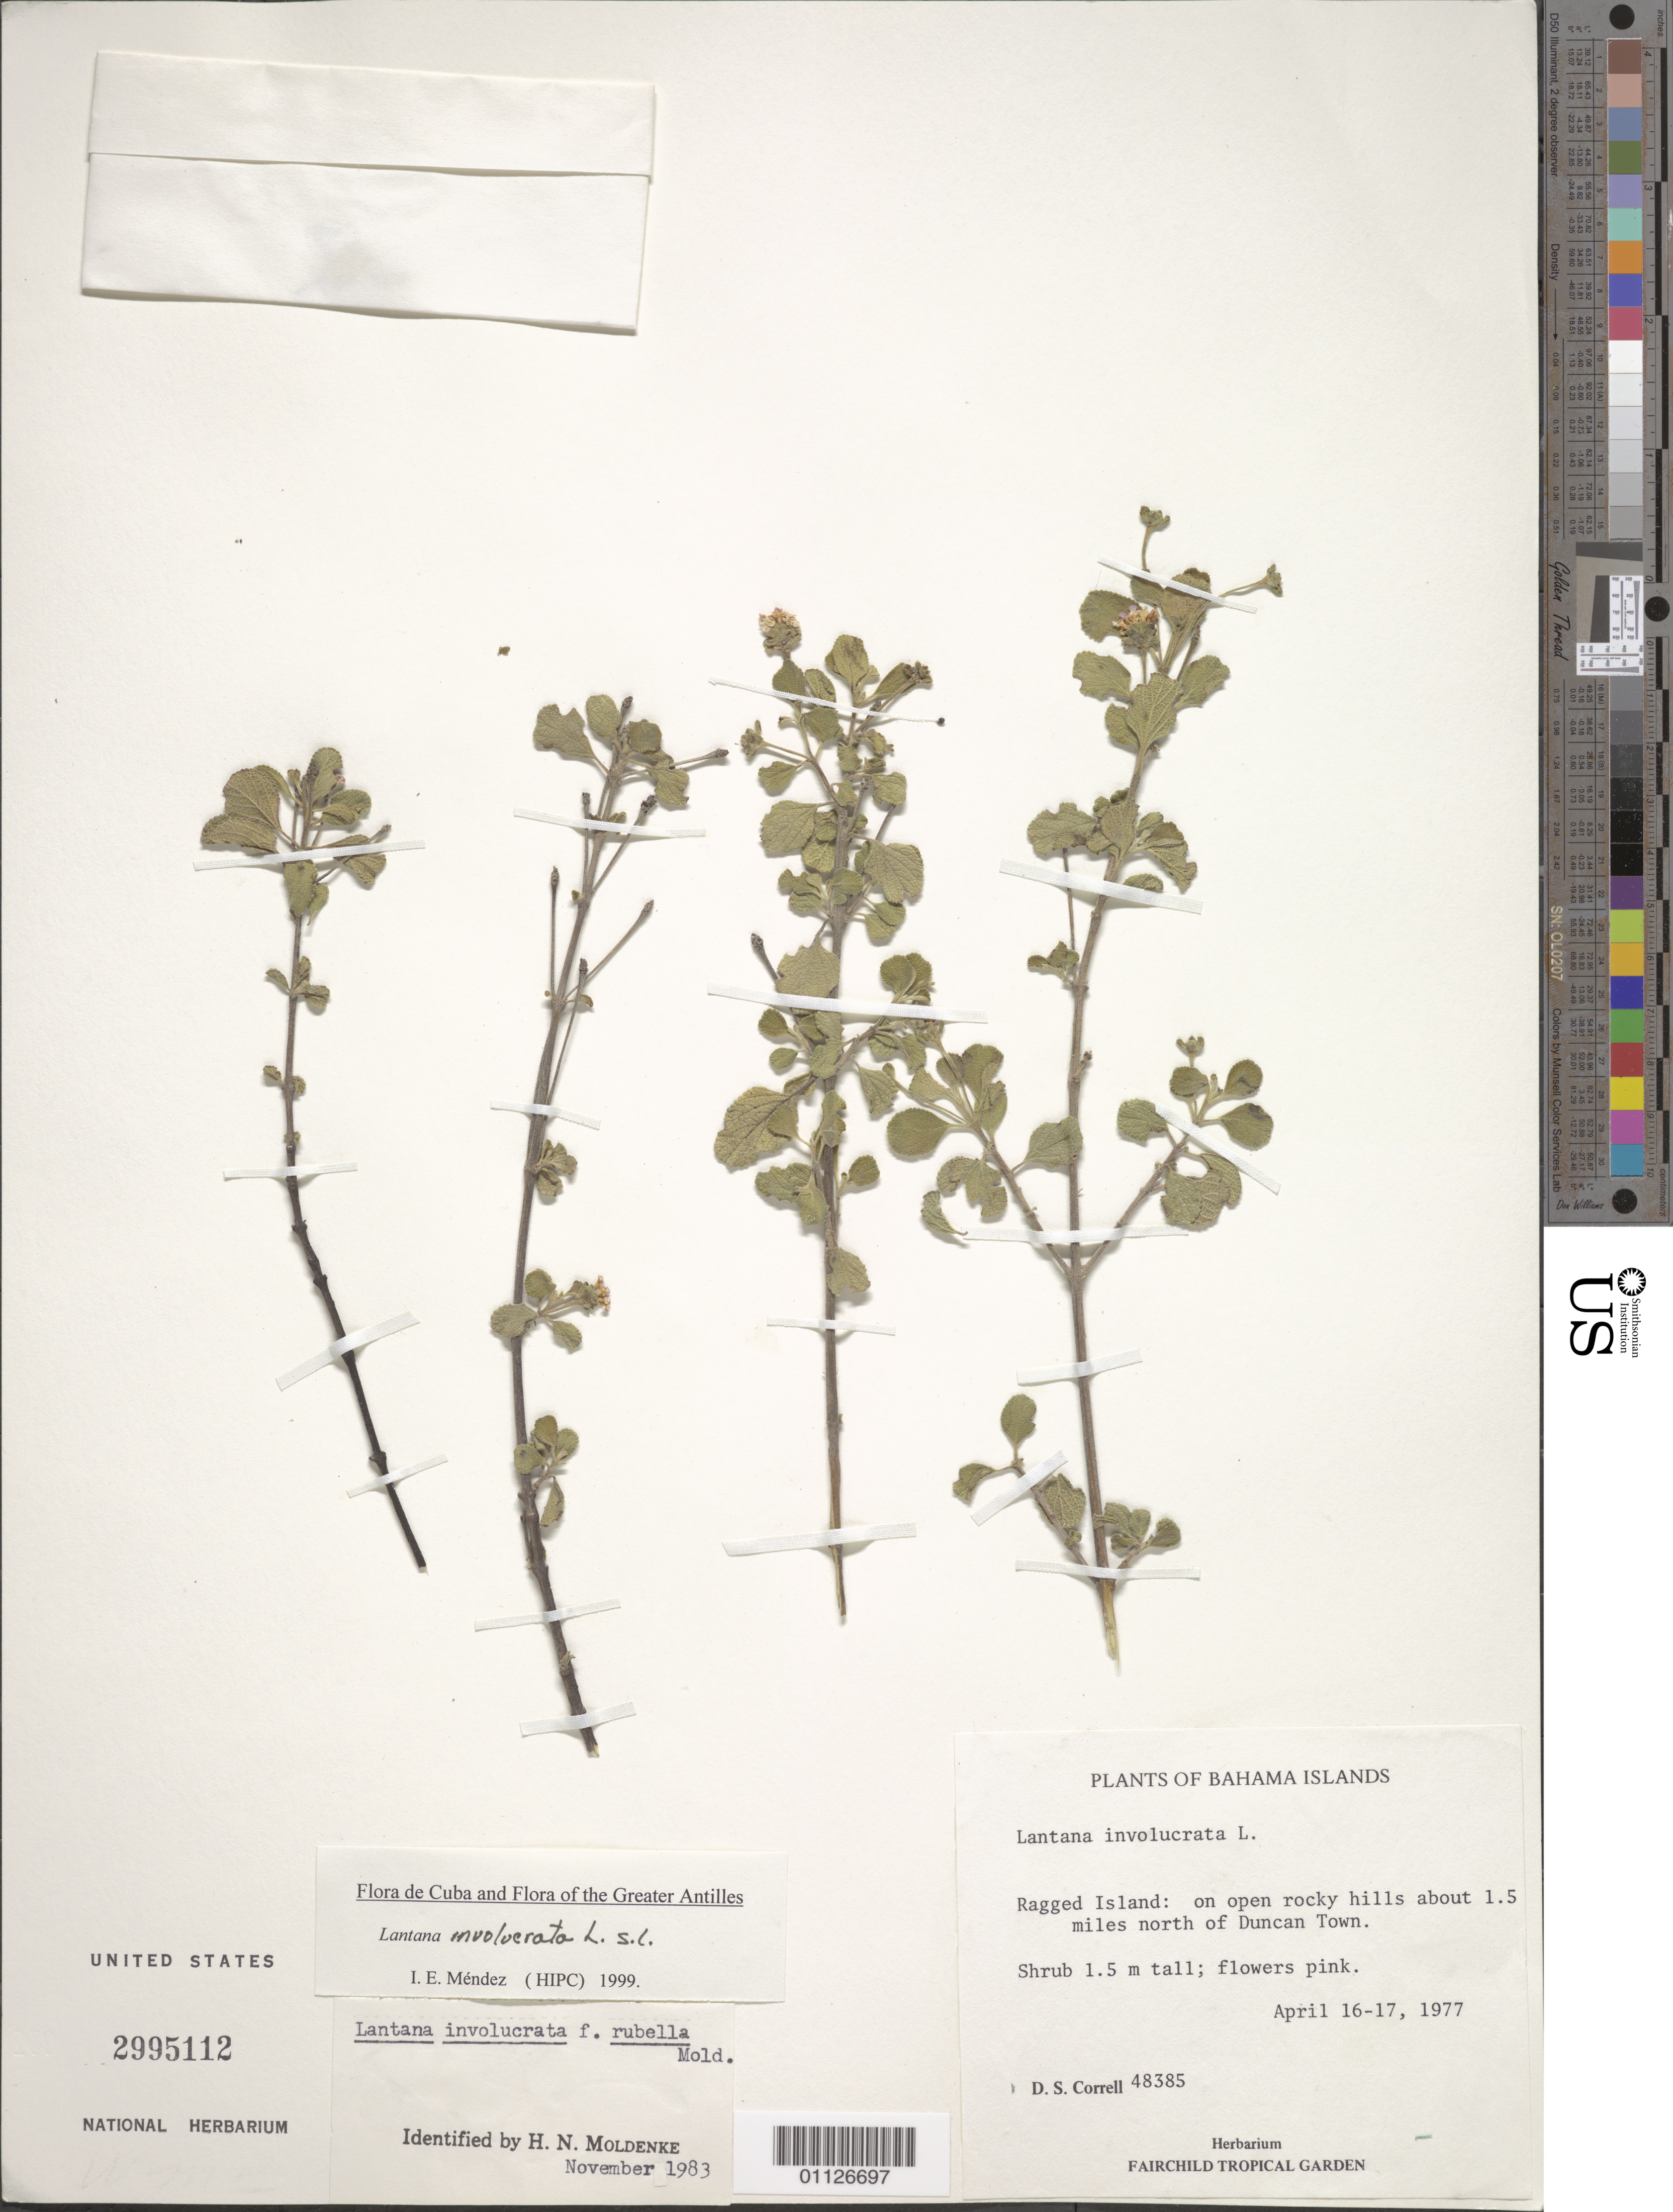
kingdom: Plantae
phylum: Tracheophyta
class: Magnoliopsida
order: Lamiales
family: Verbenaceae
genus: Lantana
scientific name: Lantana involucrata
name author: L.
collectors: D. S. Correll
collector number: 48385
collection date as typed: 16 Apr 1977 to 17 Apr 1977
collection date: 1977-04-16/1977-04-17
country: Bahamas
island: Ragged I.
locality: Open rocky hills about 1.5 mi N of Duncan Town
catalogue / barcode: US 2995112